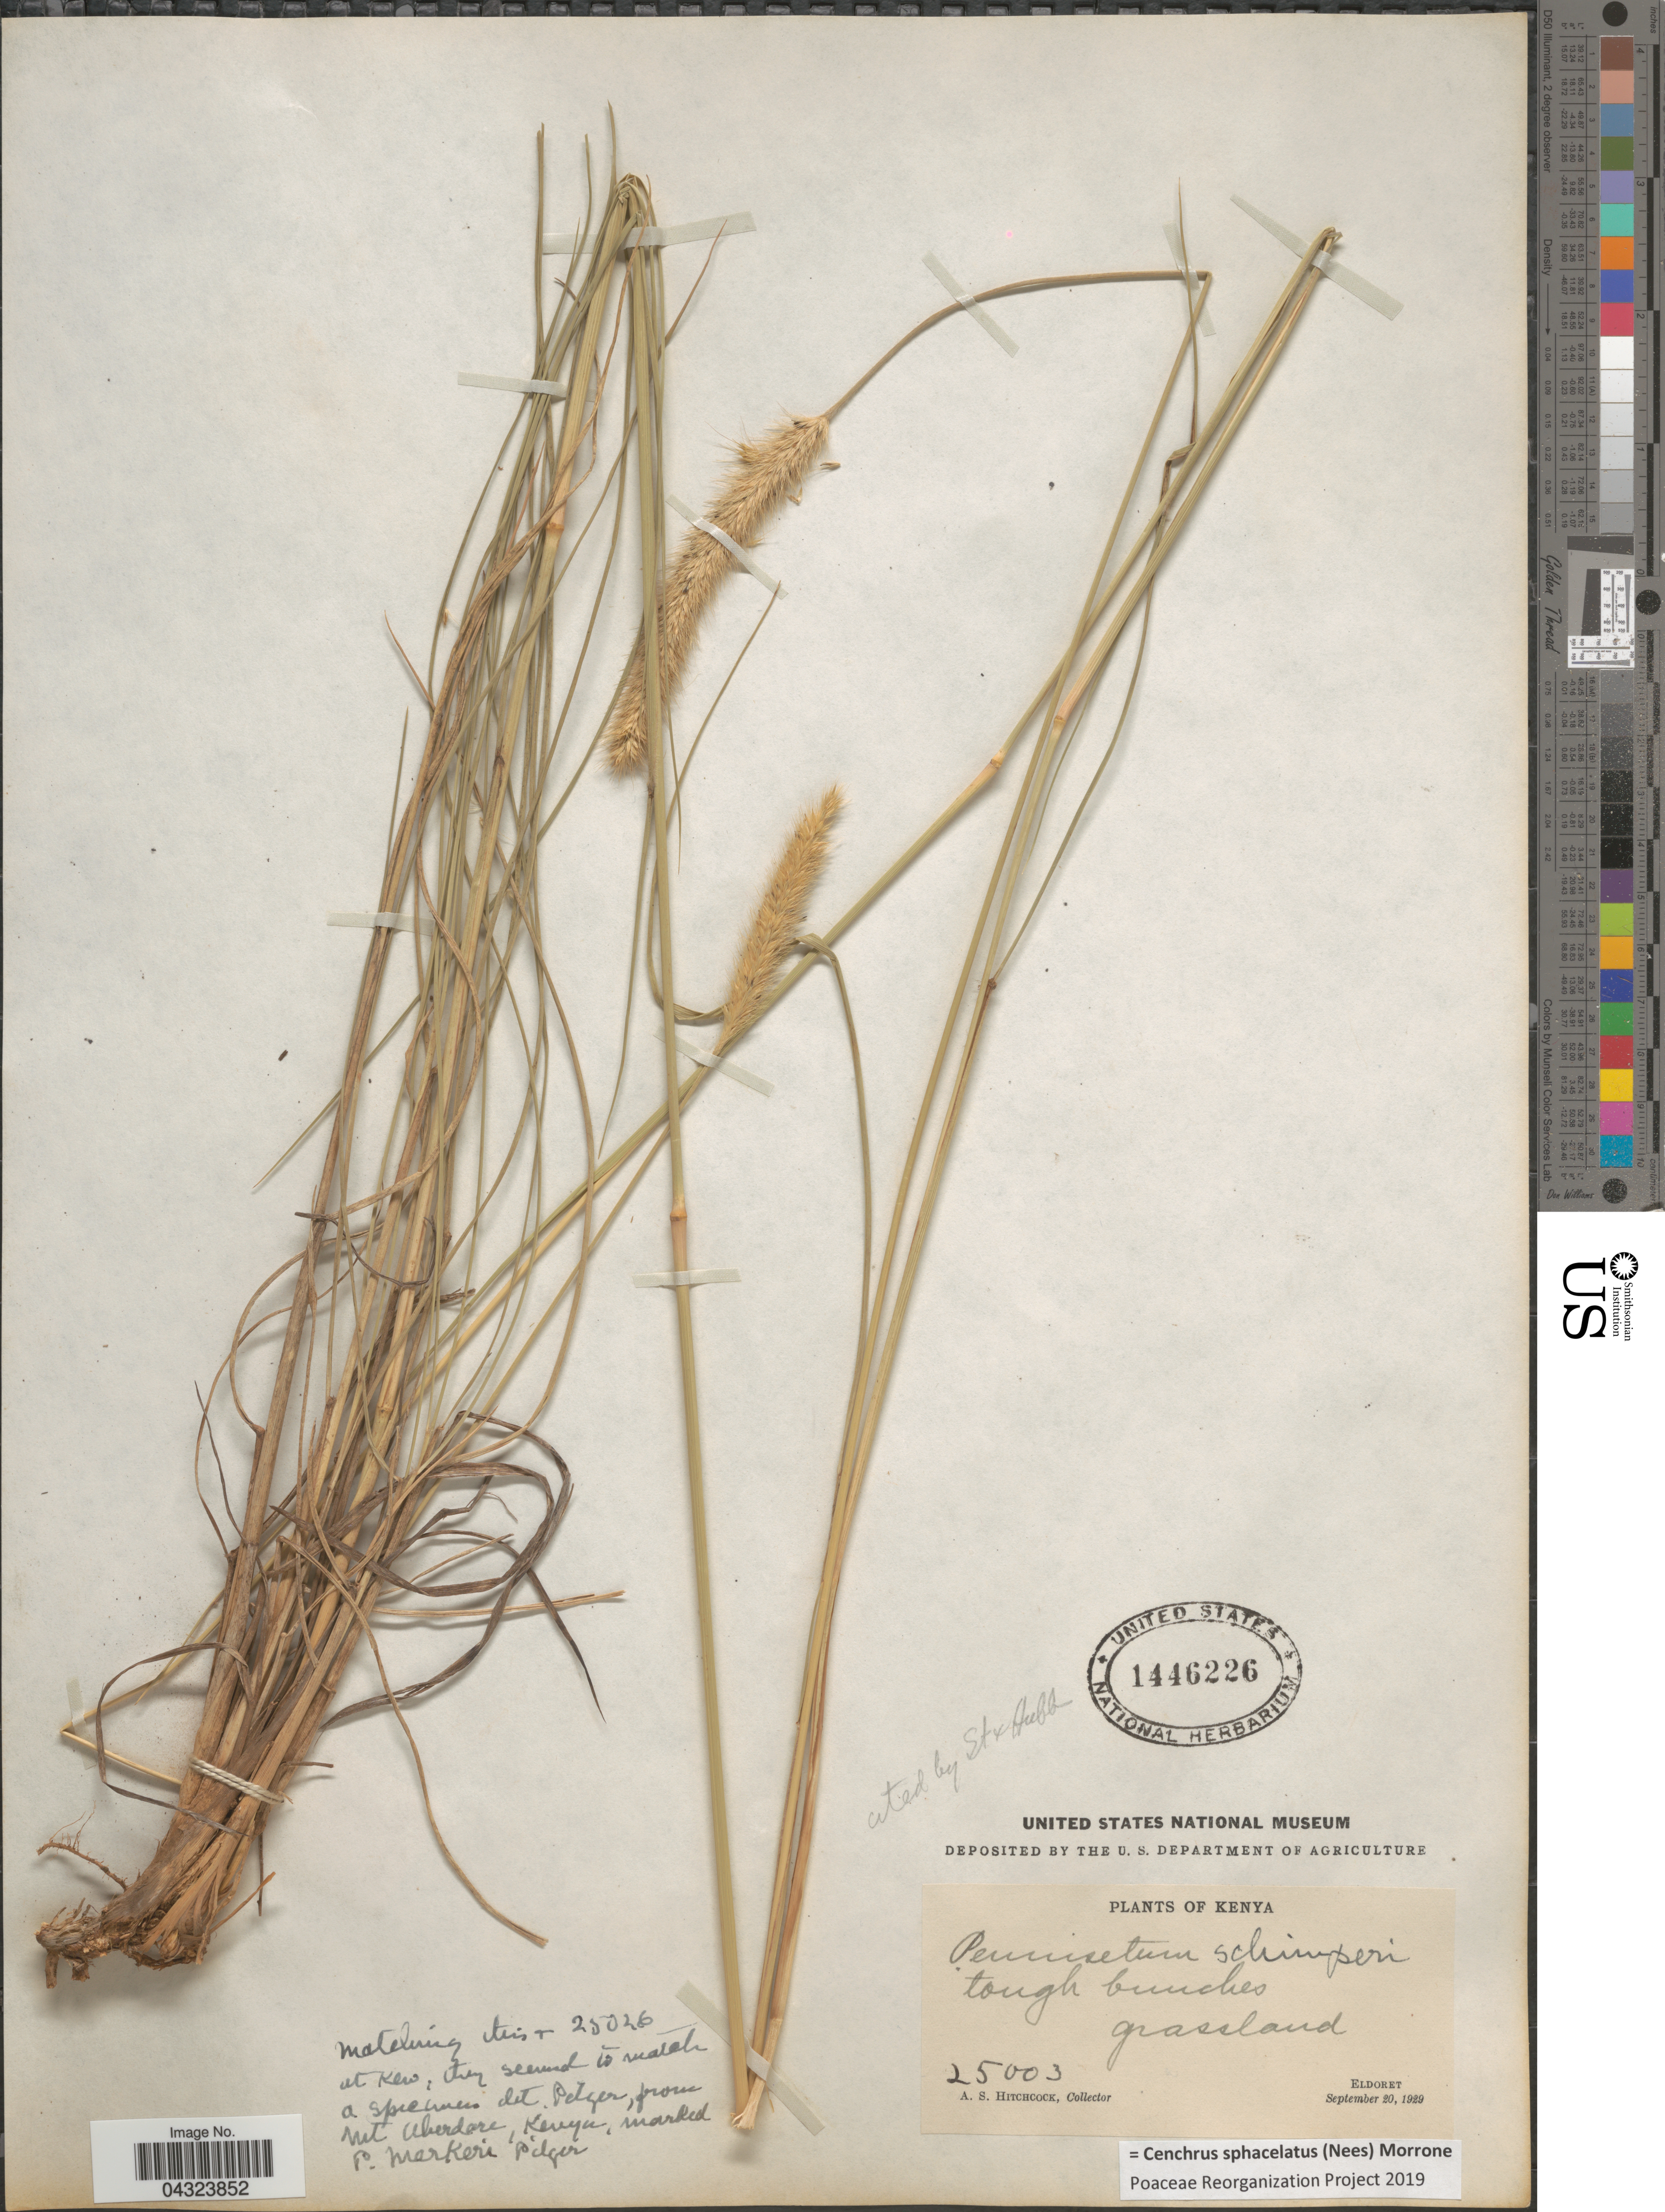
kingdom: Plantae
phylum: Tracheophyta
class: Liliopsida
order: Poales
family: Poaceae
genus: Cenchrus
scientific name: Cenchrus sphacelatus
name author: (Nees) Morrone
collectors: A. S. Hitchcock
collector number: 25003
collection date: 1929-09-20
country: Kenya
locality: Eldoret.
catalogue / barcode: US 1446226